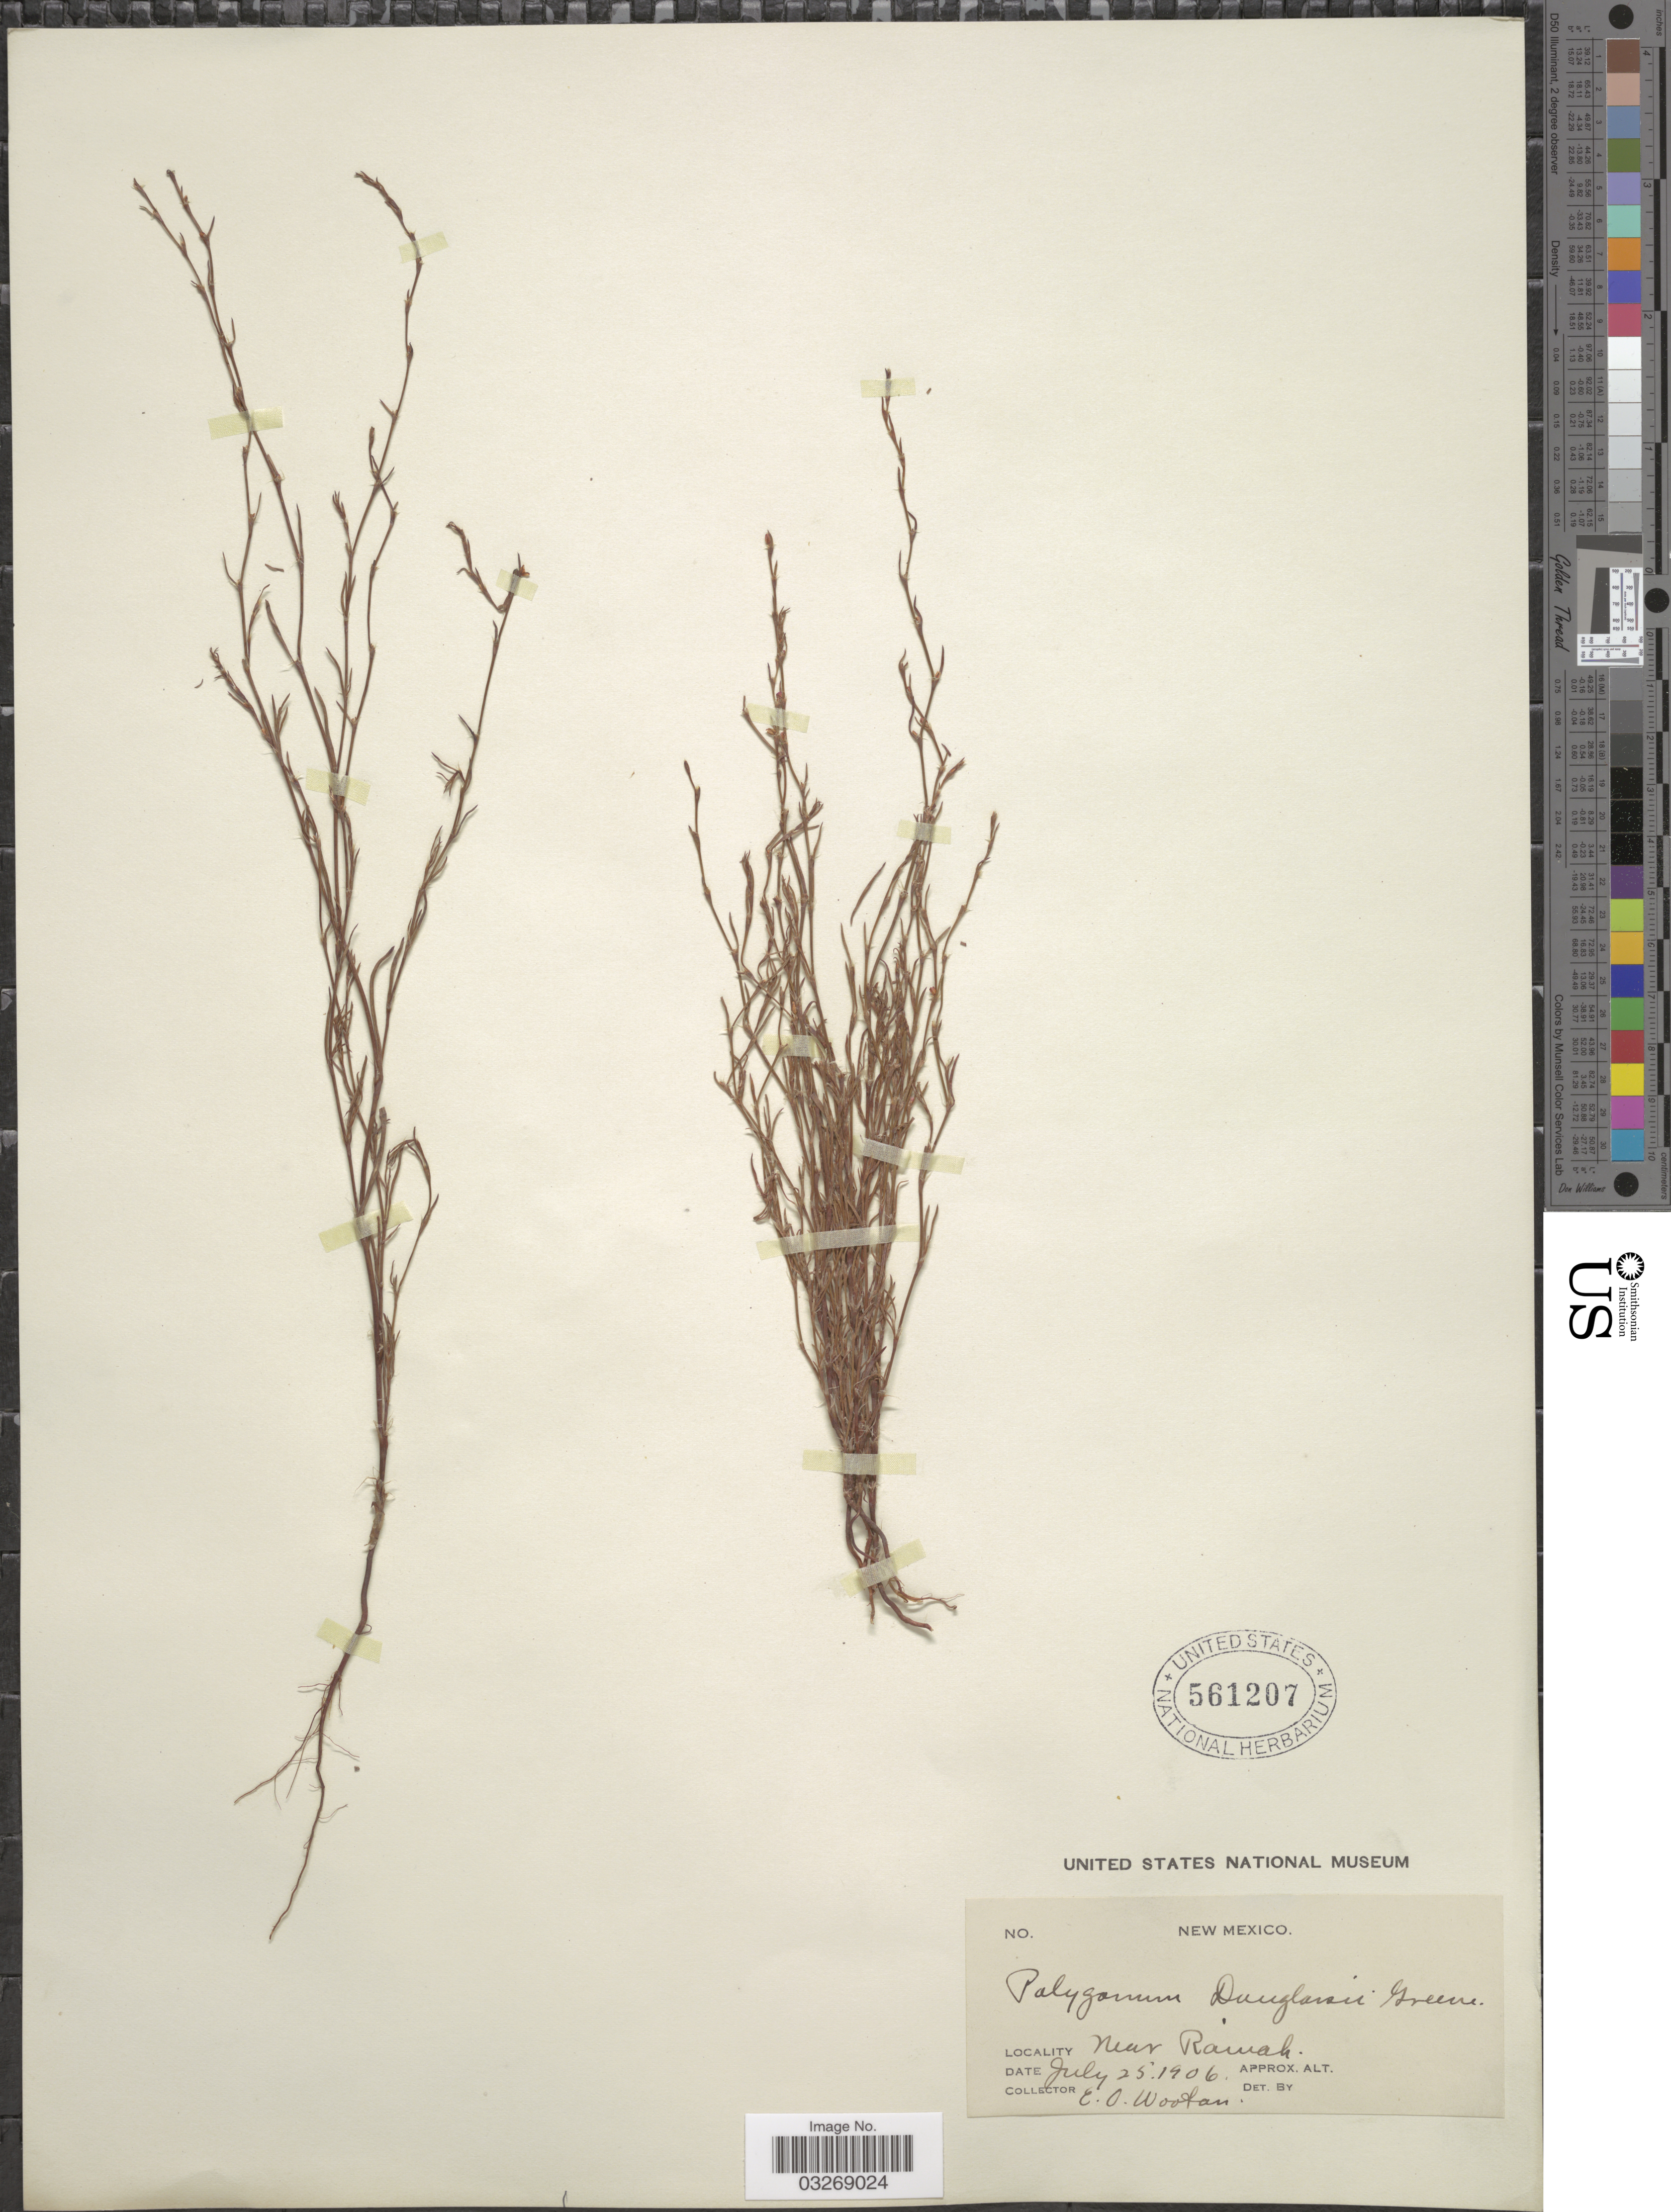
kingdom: Plantae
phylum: Tracheophyta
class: Magnoliopsida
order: Caryophyllales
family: Polygonaceae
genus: Polygonum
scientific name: Polygonum douglasii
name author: Greene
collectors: E. O. Wooton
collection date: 1906-07-25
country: United States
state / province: New Mexico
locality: Near Ramah.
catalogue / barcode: US 561207